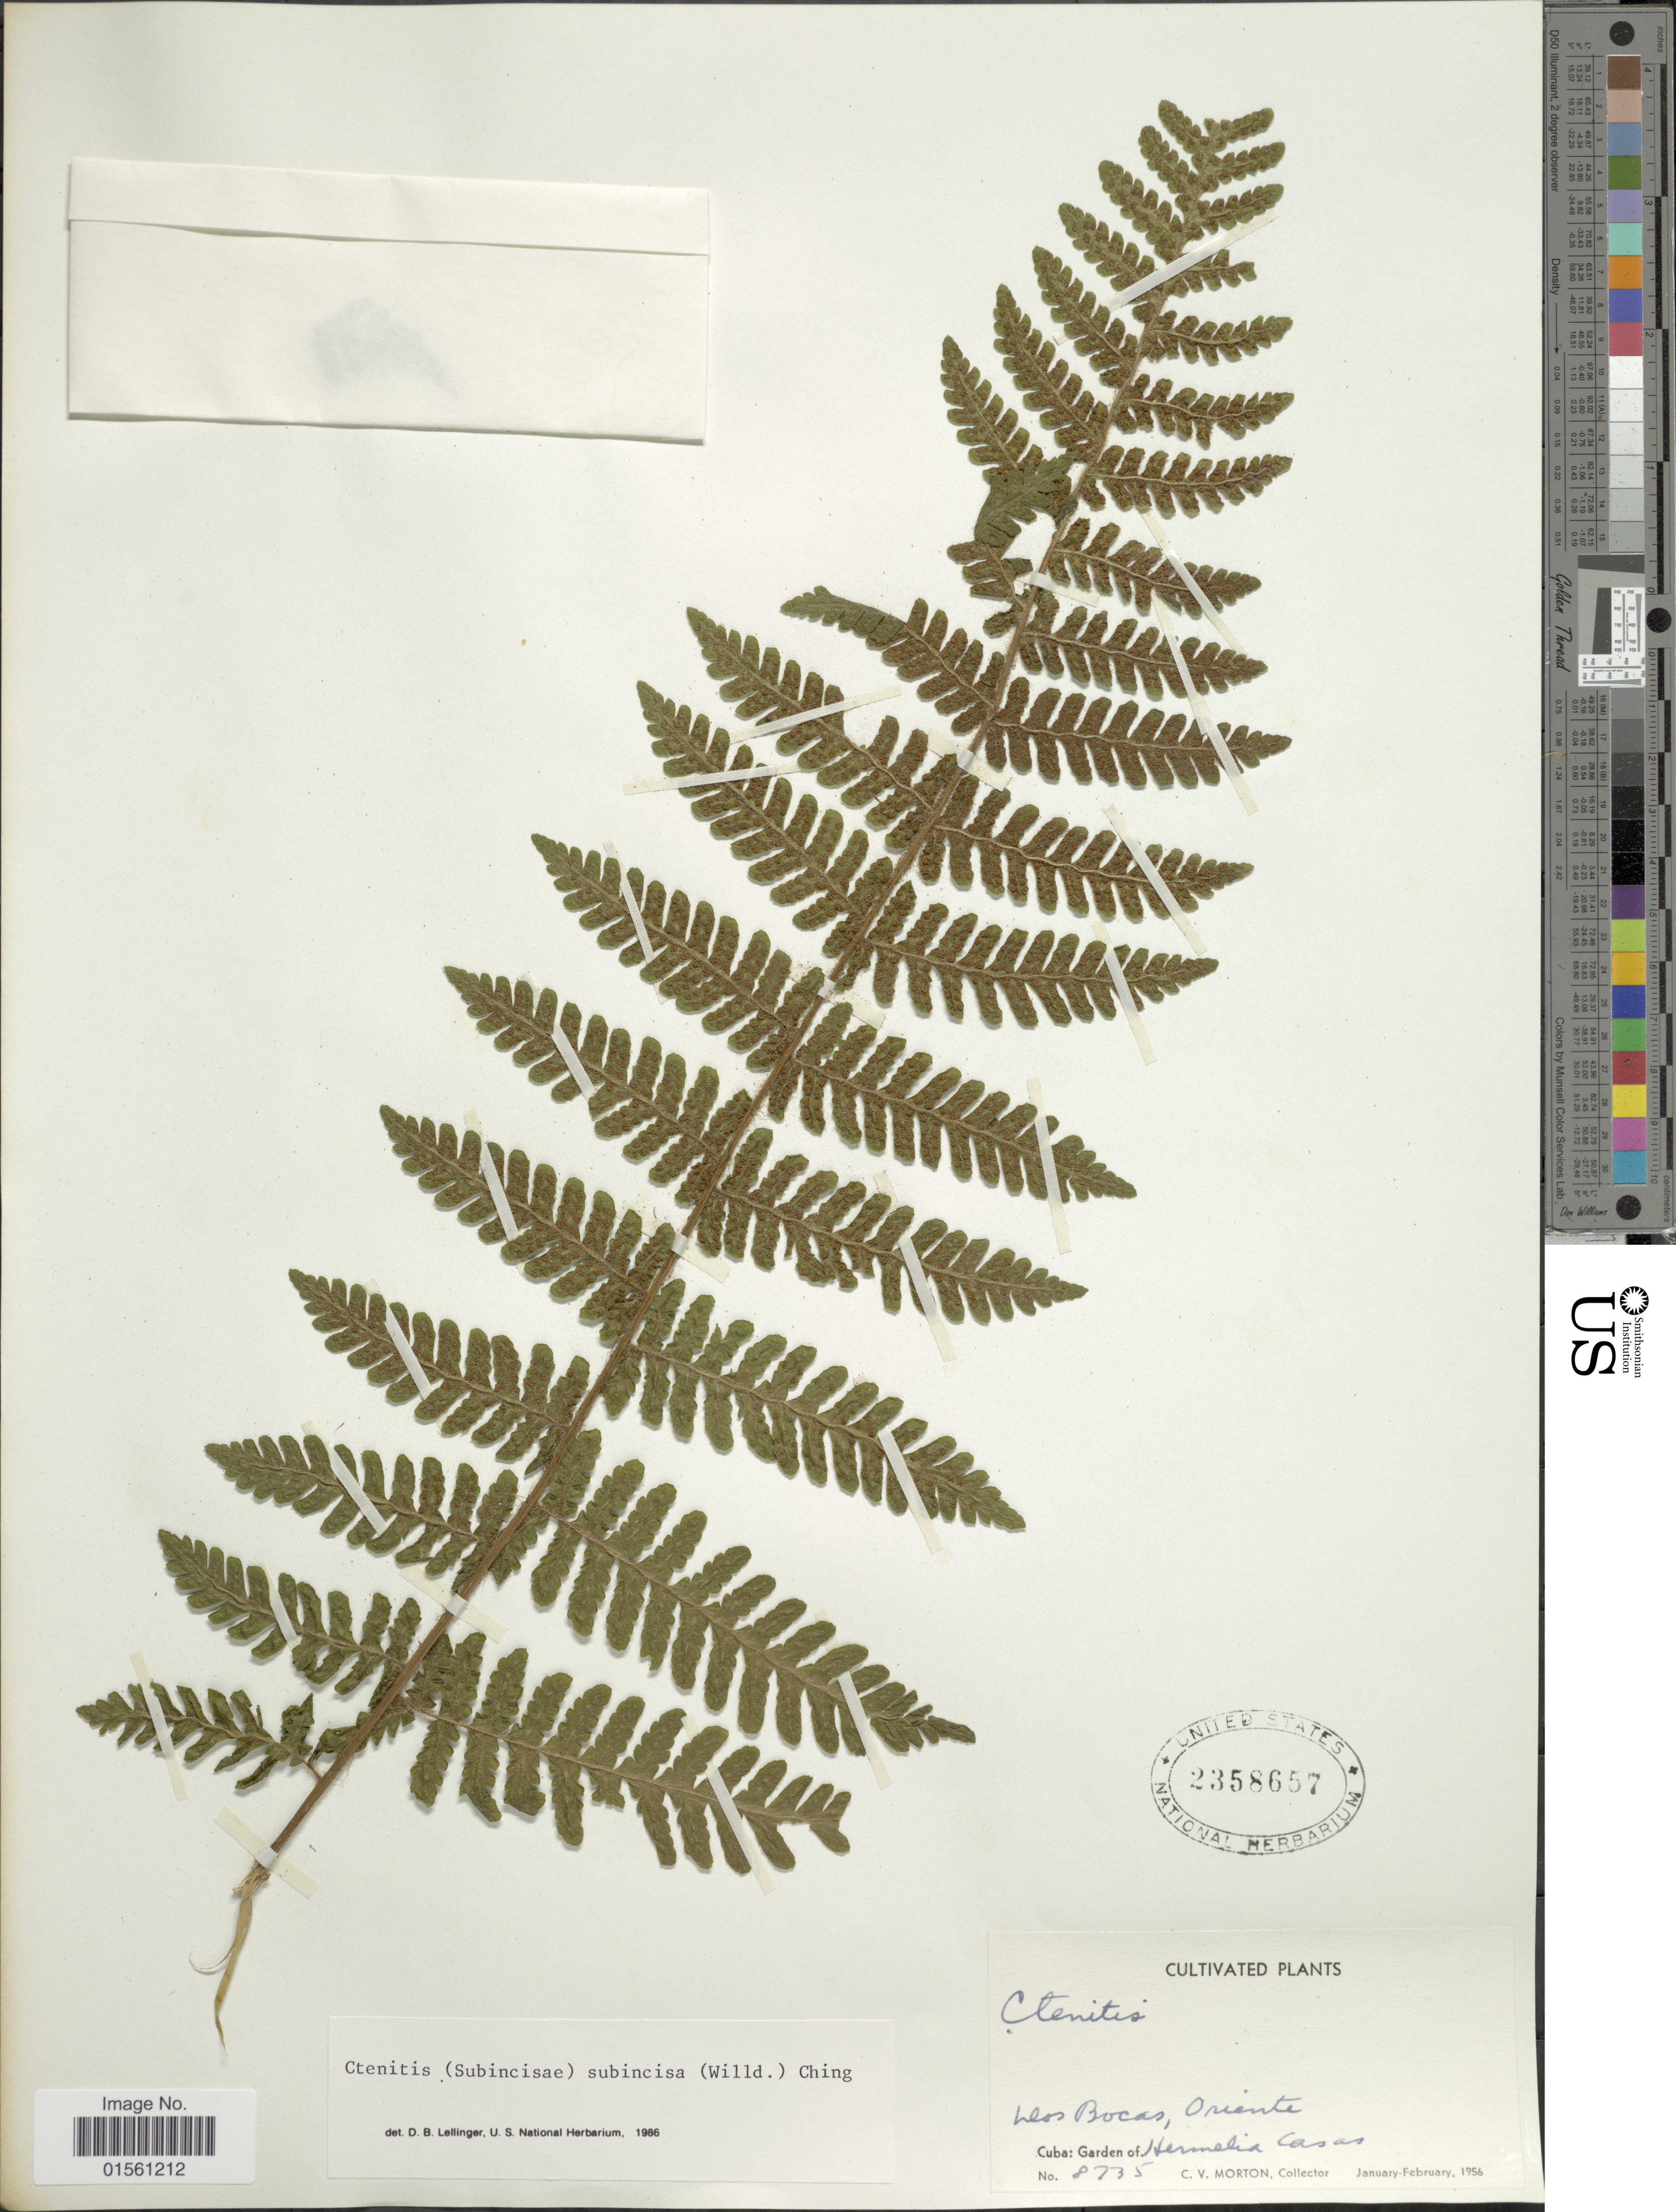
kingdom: Plantae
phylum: Tracheophyta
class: Polypodiopsida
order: Polypodiales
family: Dryopteridaceae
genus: Megalastrum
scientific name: Megalastrum subincisum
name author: (Willd.) A.R. Sm. & R.C. Moran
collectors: C. V. Morton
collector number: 8735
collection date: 1956-01/1956-02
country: Cuba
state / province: Oriente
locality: Los Bocas, Oriente, Garden of Hermelia Casas.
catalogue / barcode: US 2358657